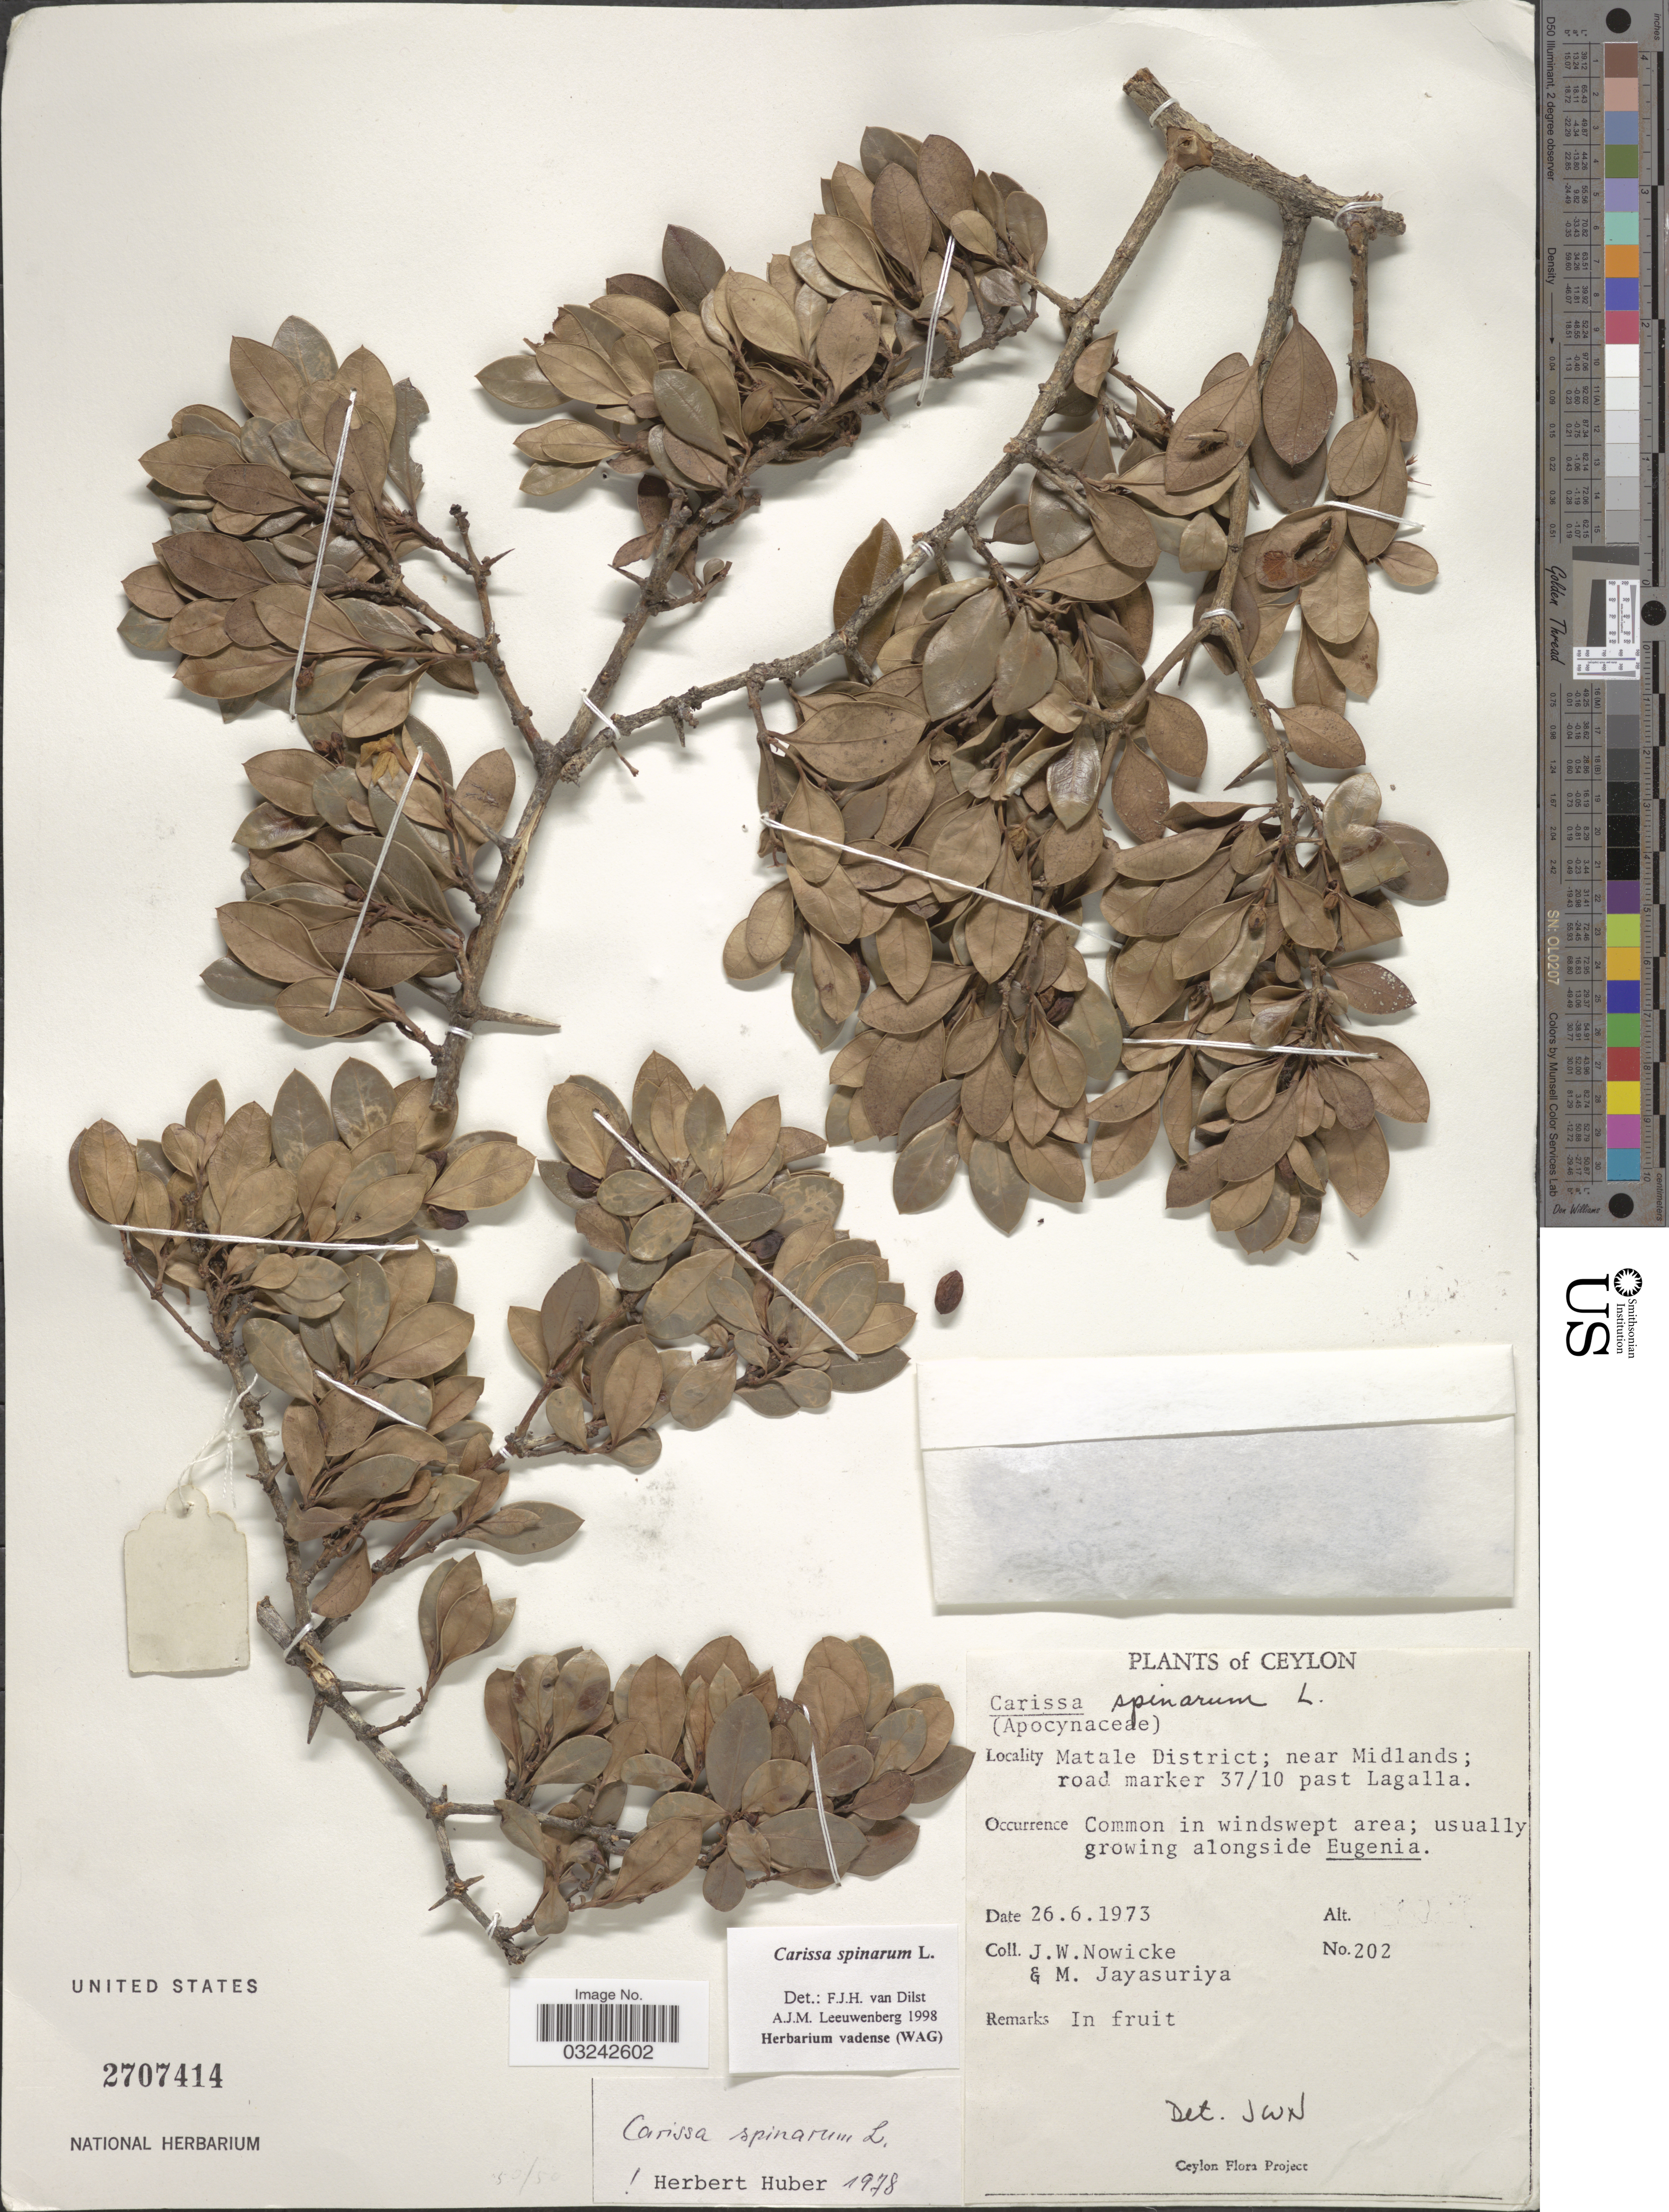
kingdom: Plantae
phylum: Tracheophyta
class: Magnoliopsida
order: Gentianales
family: Apocynaceae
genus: Carissa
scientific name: Carissa spinarum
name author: L.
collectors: J. W. Nowicke & M. Jayasuriya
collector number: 202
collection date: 1973-06-26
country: Sri Lanka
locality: Ceylon. Matale District; near Midlands, road marker 37/10 past Lagalla.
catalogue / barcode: US 2707414